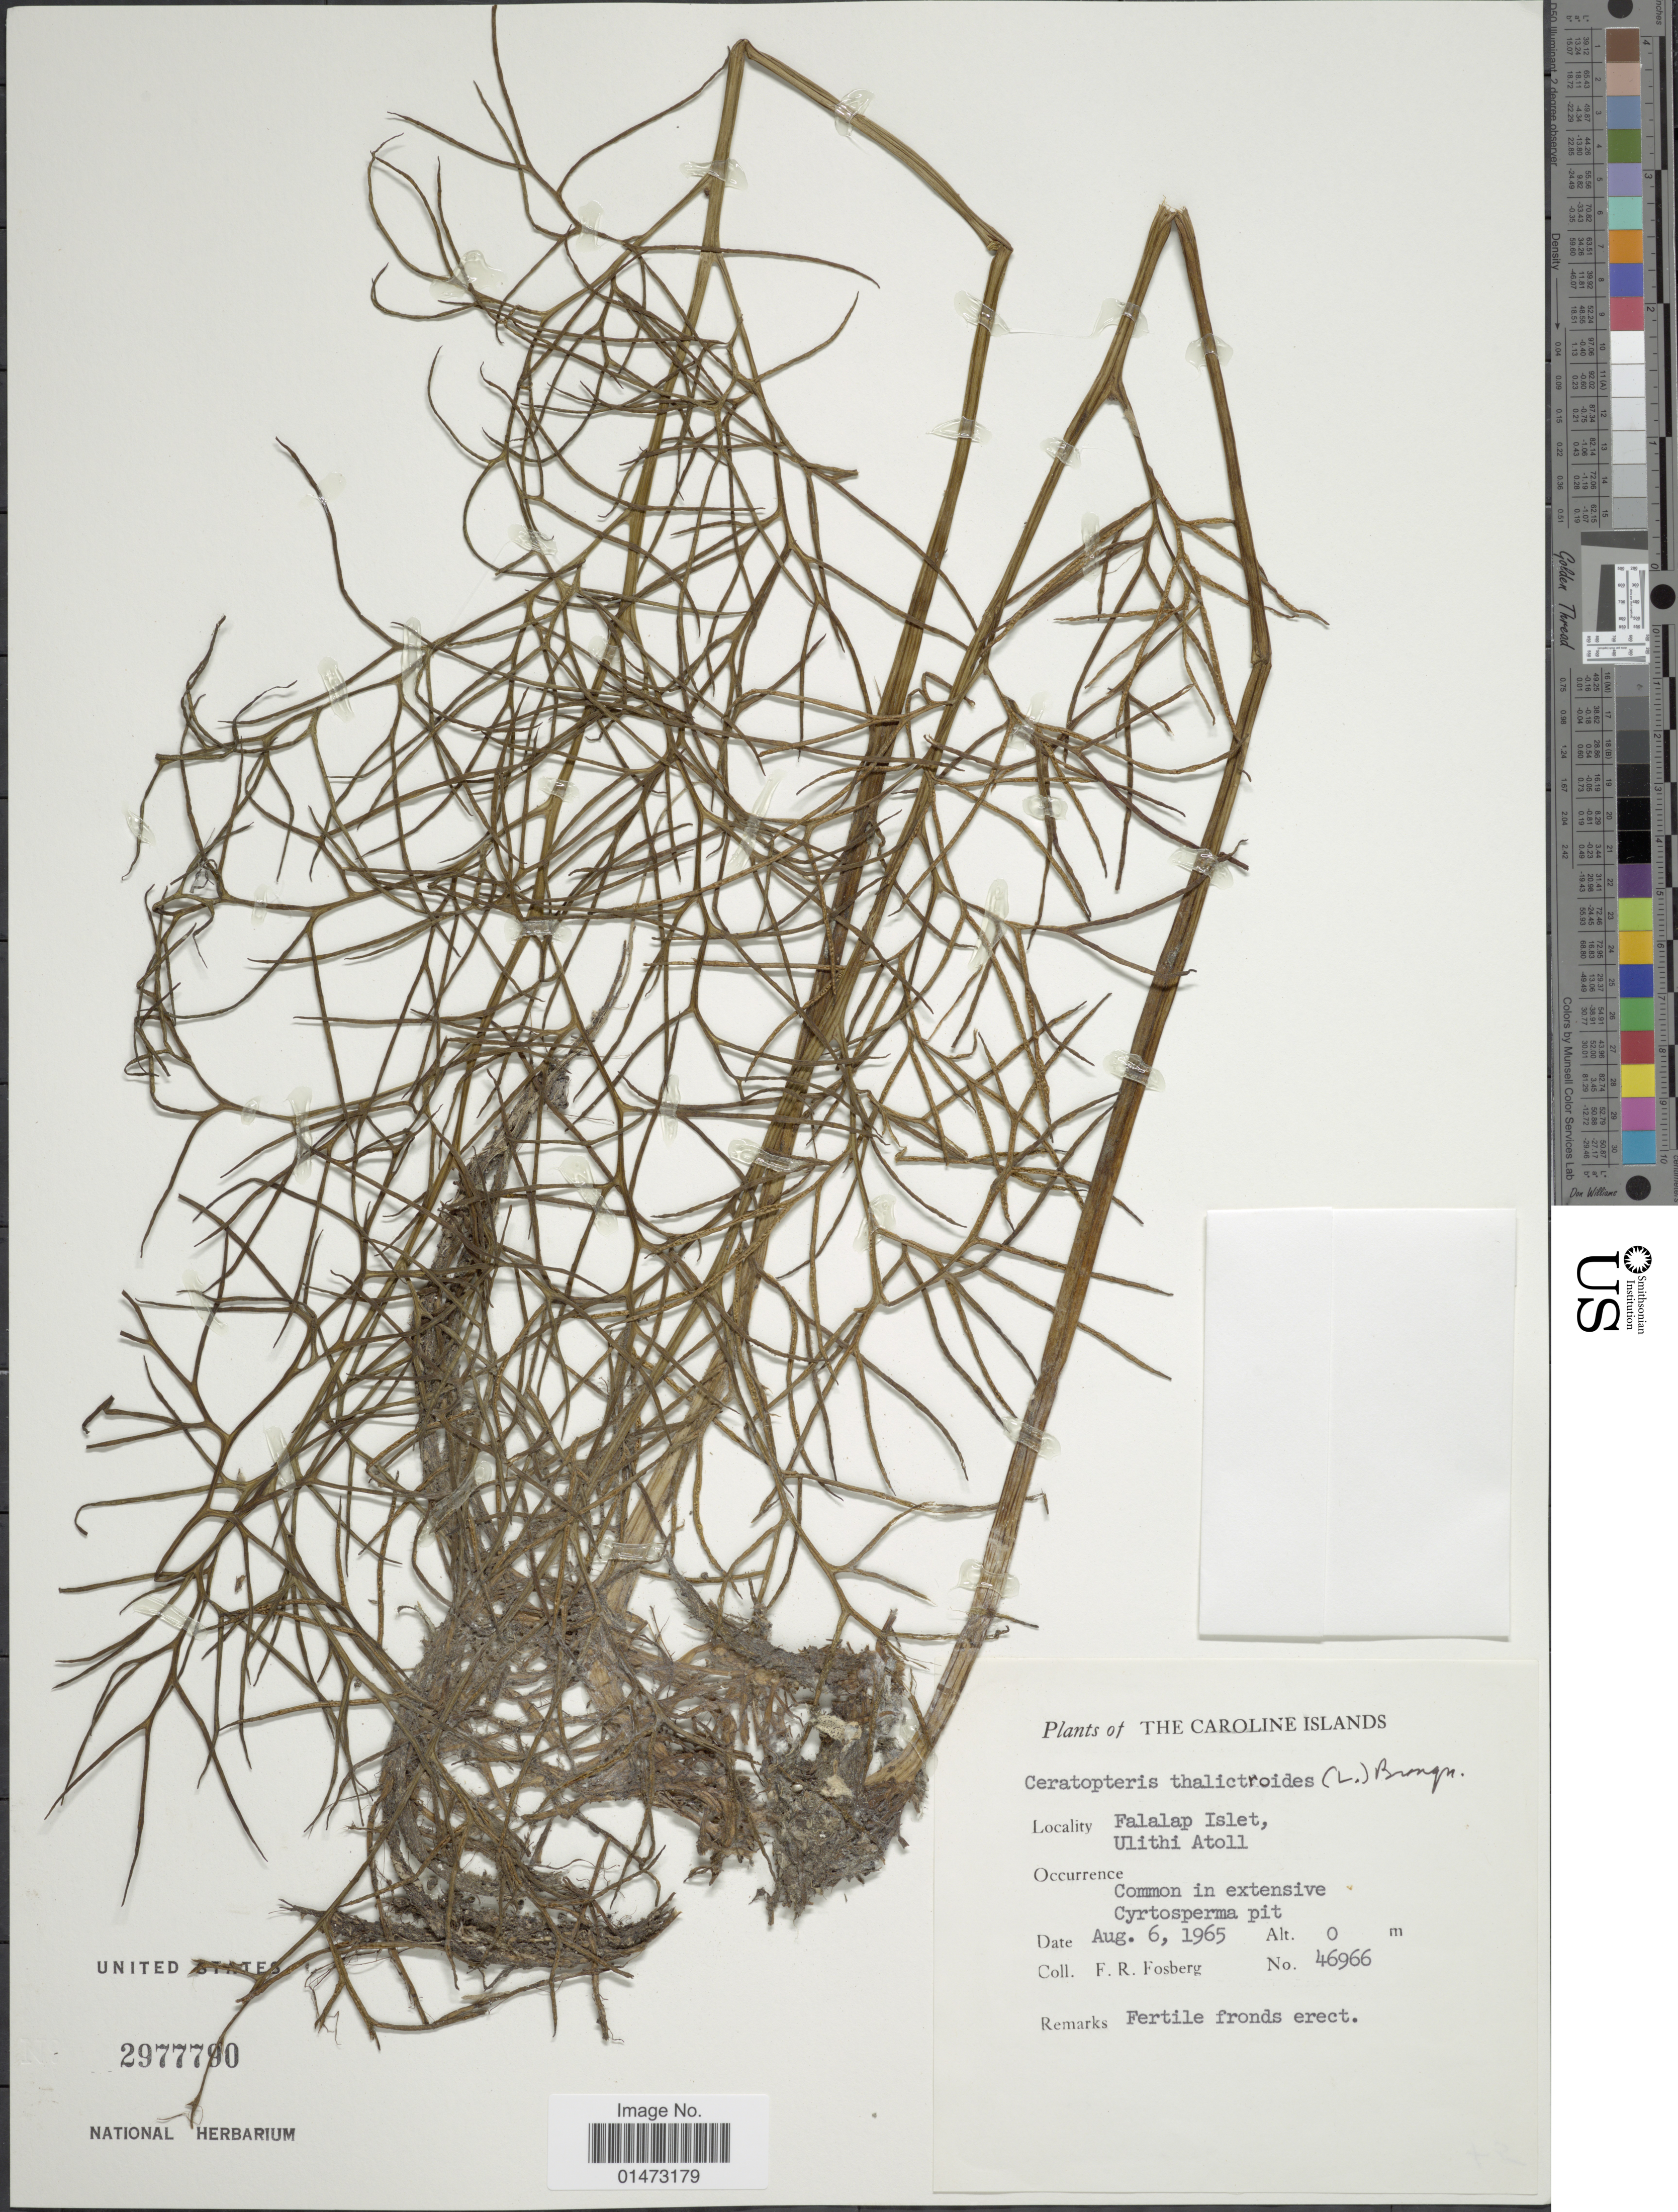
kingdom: Plantae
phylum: Tracheophyta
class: Polypodiopsida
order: Polypodiales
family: Pteridaceae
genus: Ceratopteris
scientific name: Ceratopteris thalictroides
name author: (L.) Brongn.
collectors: F. R. Fosberg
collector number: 46966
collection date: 1965-08-06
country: Micronesia, Federated States of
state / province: Yap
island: Ulithi Atoll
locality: Caroline Islands. Falalap Islet, Ulithi Atoll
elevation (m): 0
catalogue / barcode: US 2977790